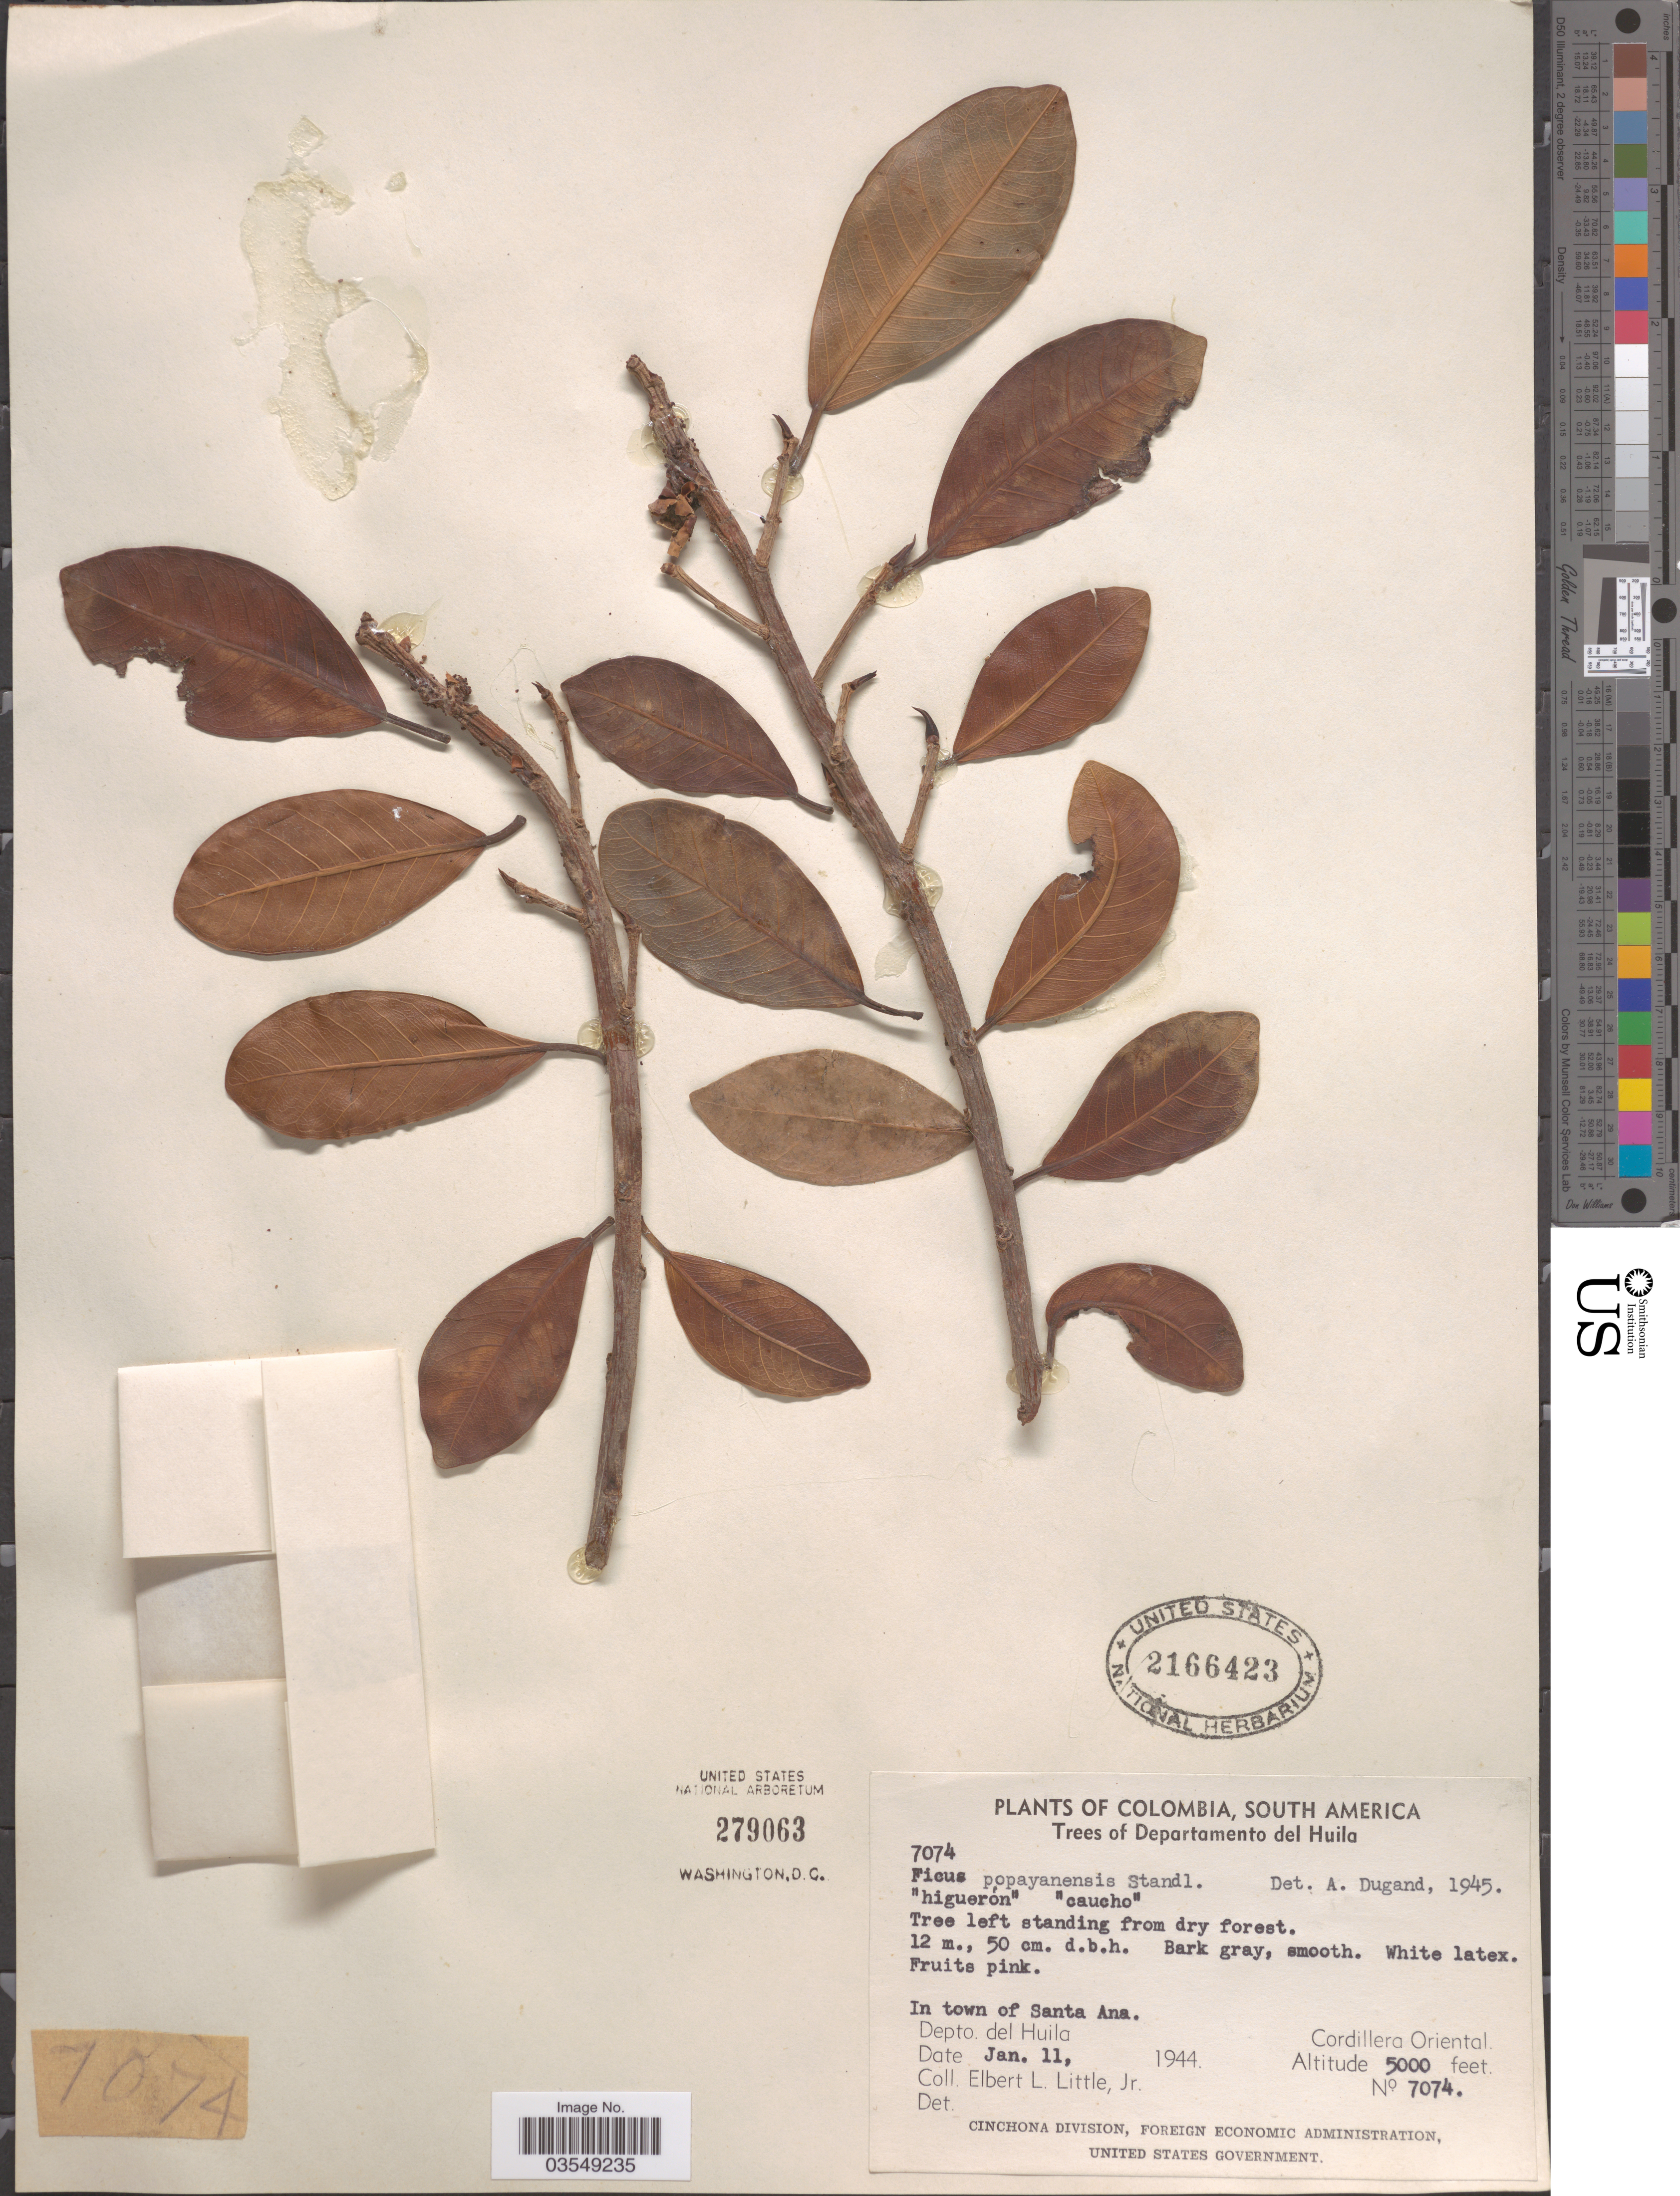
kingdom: Plantae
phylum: Tracheophyta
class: Magnoliopsida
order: Rosales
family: Moraceae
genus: Ficus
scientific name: Ficus popayanensis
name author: Standl.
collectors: E. L. Little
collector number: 7074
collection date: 1944-01-11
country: Colombia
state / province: Huila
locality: In town of Santa Ana. Depto del Huila Cordillera Oriental.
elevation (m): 1524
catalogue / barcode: US 2166423